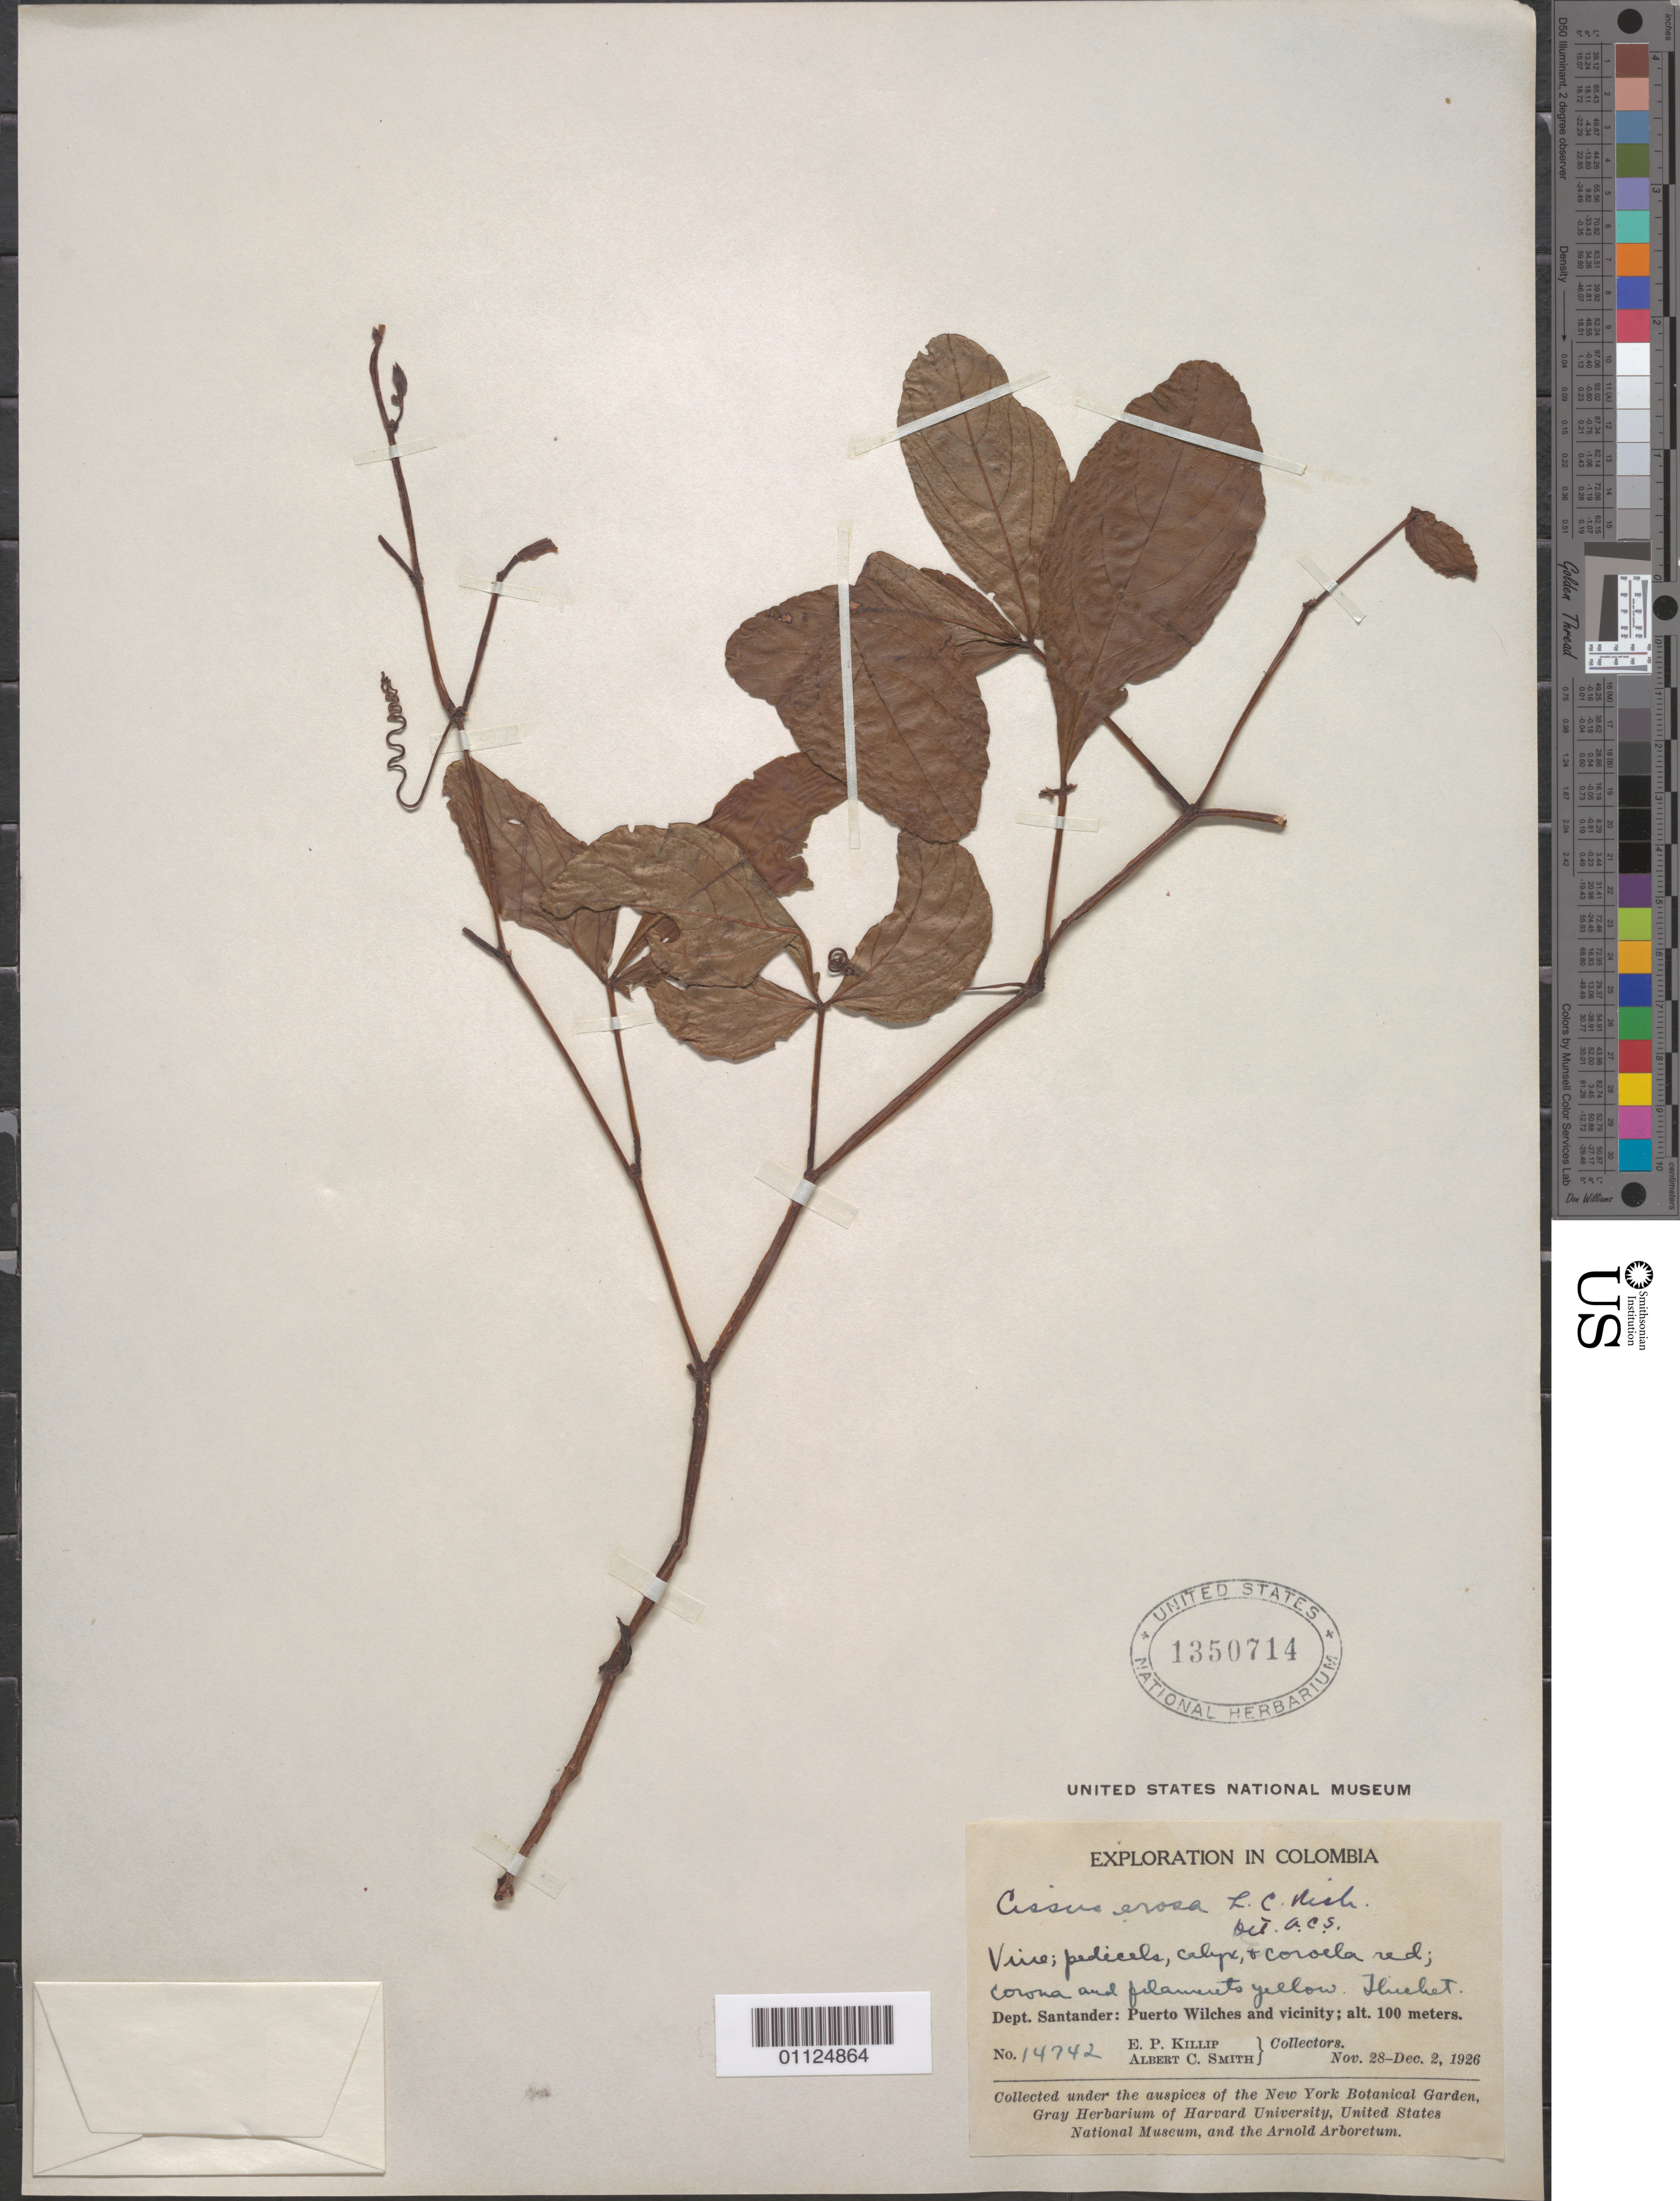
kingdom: Plantae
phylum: Tracheophyta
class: Magnoliopsida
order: Vitales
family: Vitaceae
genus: Cissus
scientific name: Cissus erosa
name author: Rich.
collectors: E. P. Killip & A. C. Smith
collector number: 14742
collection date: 1926-11-28/1926-12-02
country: Colombia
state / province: Santander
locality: Puerto Wilches and vicinity.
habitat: Vine. Thicket.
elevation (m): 100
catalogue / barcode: US 1350714